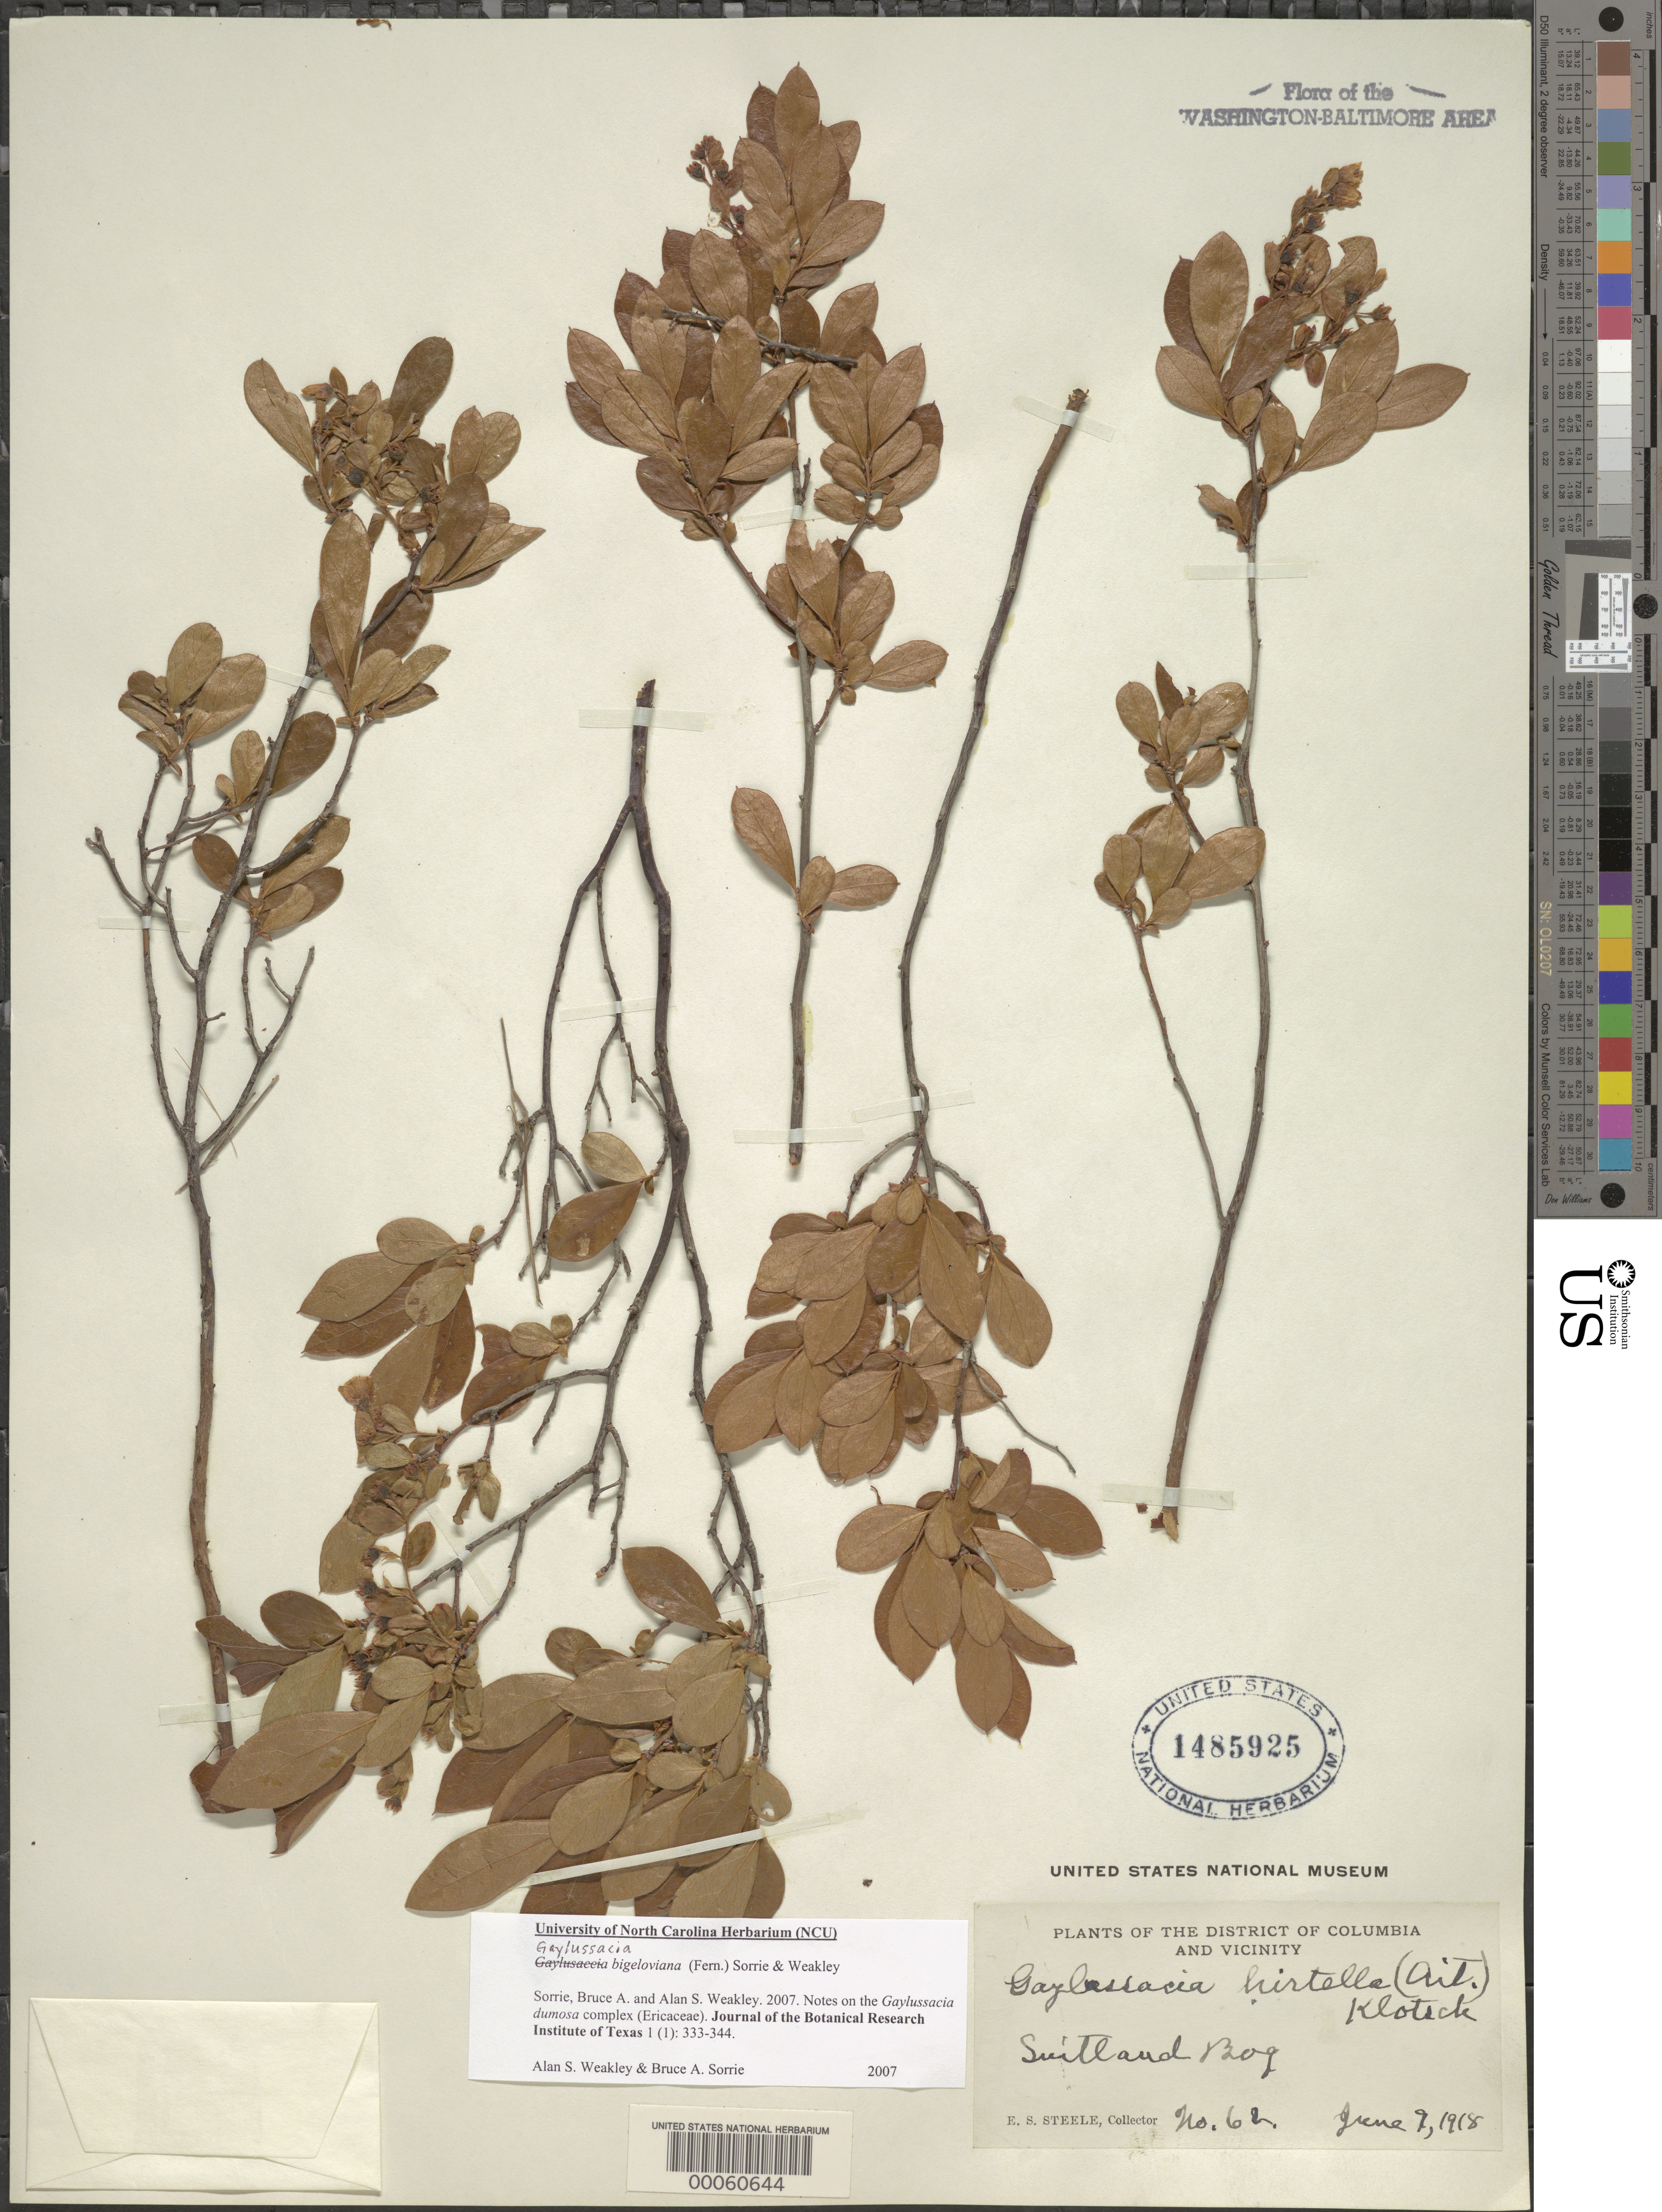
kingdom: Plantae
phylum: Tracheophyta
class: Magnoliopsida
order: Ericales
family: Ericaceae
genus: Gaylussacia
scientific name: Gaylussacia dumosa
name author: (Andrews) Torr. & A. Gray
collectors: E. Steele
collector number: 62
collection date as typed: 09 Jun 1918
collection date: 1918-06-09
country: United States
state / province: Maryland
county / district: Prince George's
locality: Suitland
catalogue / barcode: US 1485925